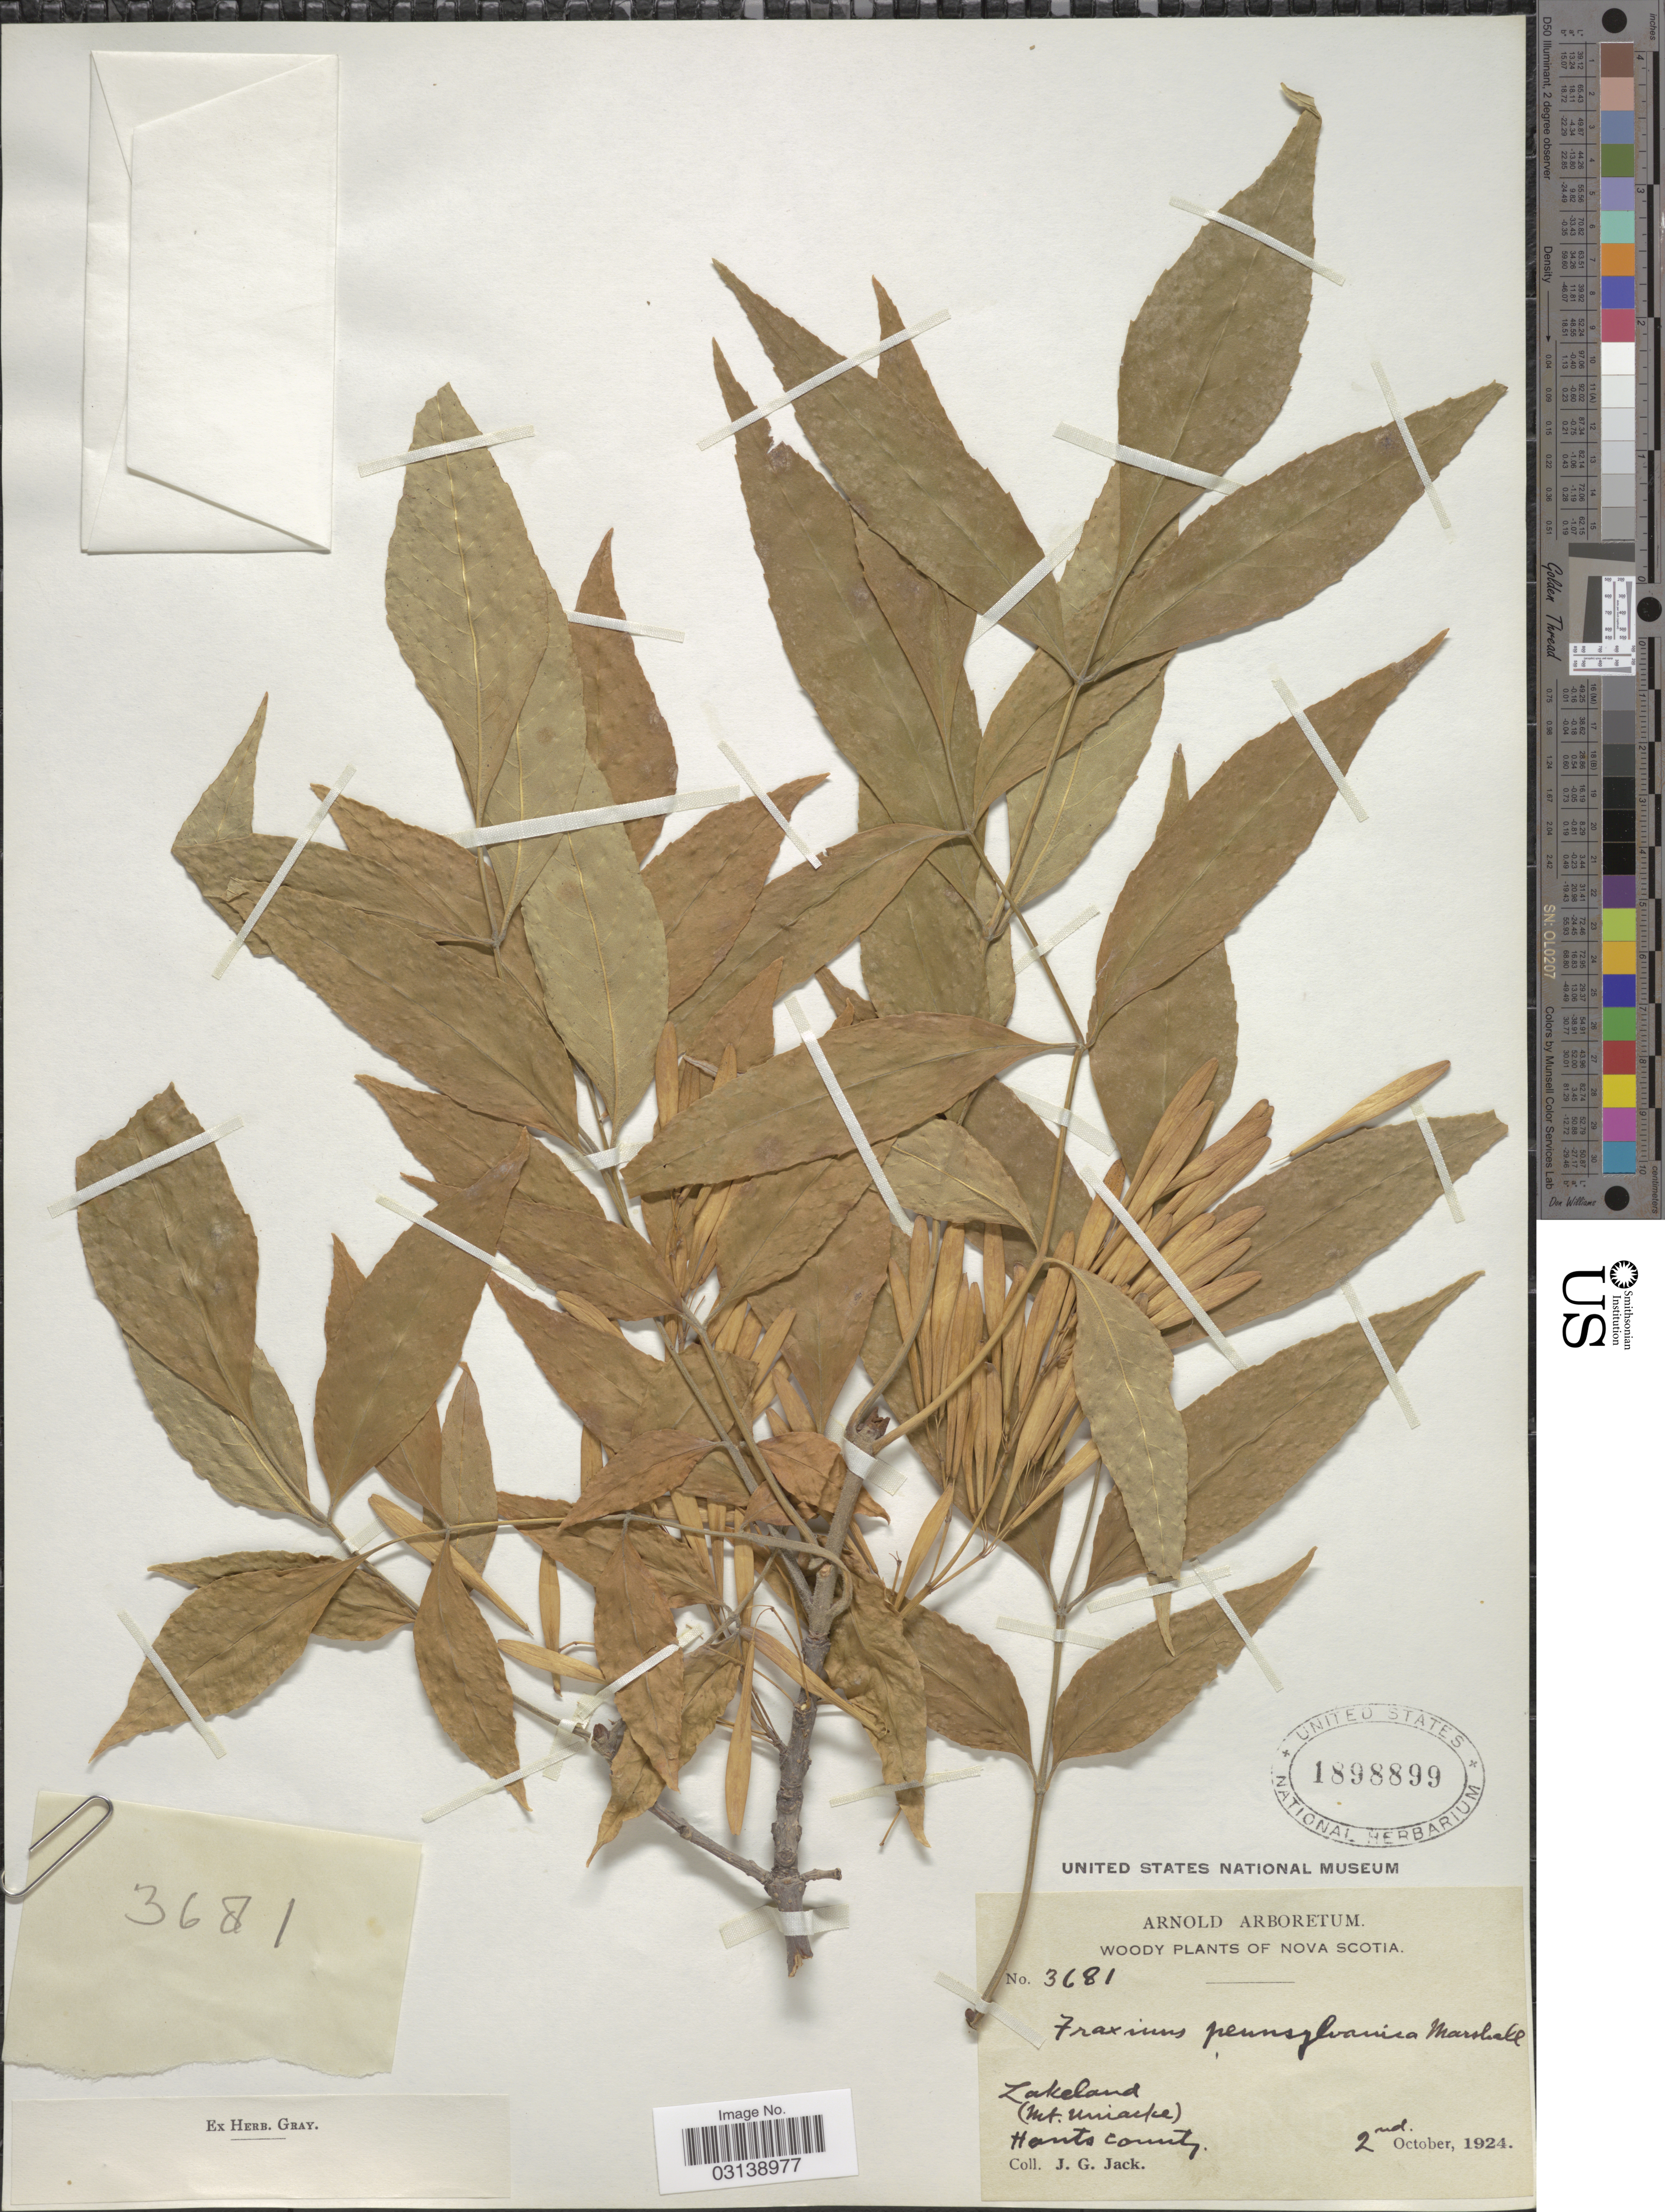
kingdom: Plantae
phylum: Tracheophyta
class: Magnoliopsida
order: Lamiales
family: Oleaceae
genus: Fraxinus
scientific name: Fraxinus pennsylvanica var. pubescens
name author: (Lam.) Lingelsh.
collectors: J. G. Jack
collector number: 3681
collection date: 1924-10-02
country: Canada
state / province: Nova Scotia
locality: Lakeland (Mt. Uniacke) Hants County.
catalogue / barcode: US 1898899